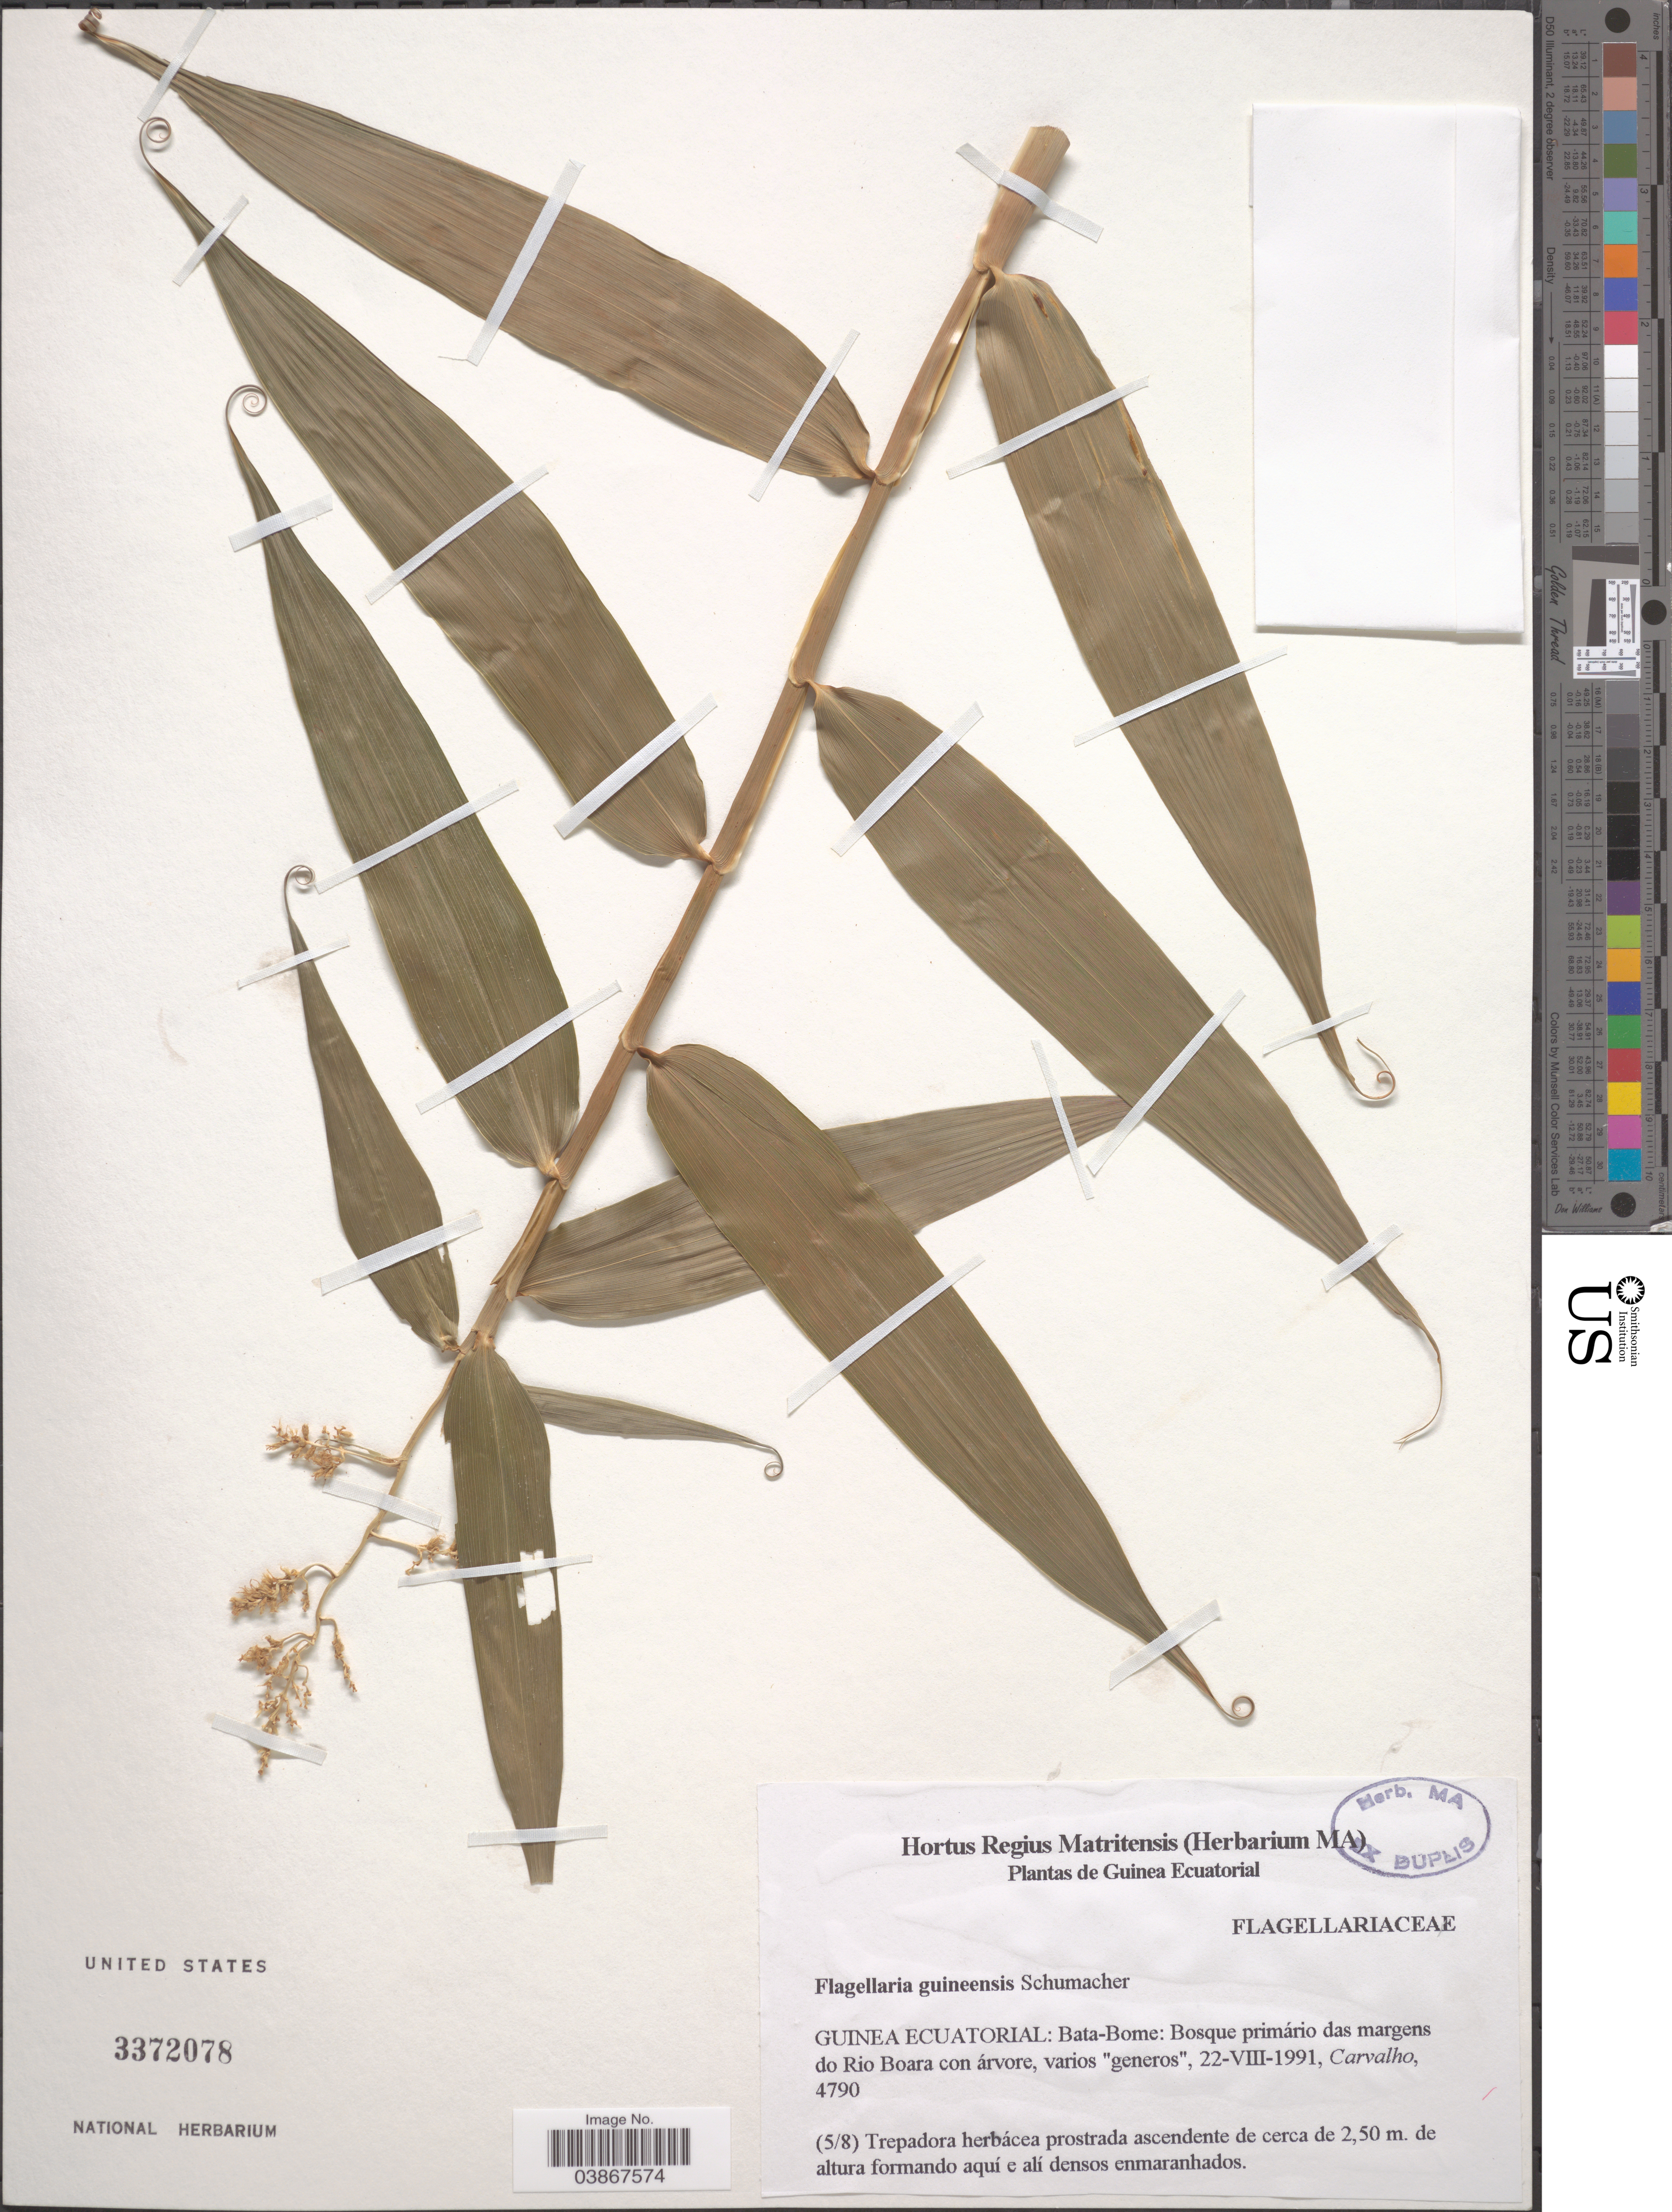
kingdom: Plantae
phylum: Tracheophyta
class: Liliopsida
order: Poales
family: Flagellariaceae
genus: Flagellaria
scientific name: Flagellaria guineensis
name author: Schumach.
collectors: Carvalho, --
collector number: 4790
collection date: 1991-08-22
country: Equatorial Guinea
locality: Bata-Bome: Bosque primário das margens do Rio Boara con árvore.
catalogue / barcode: US 3372078